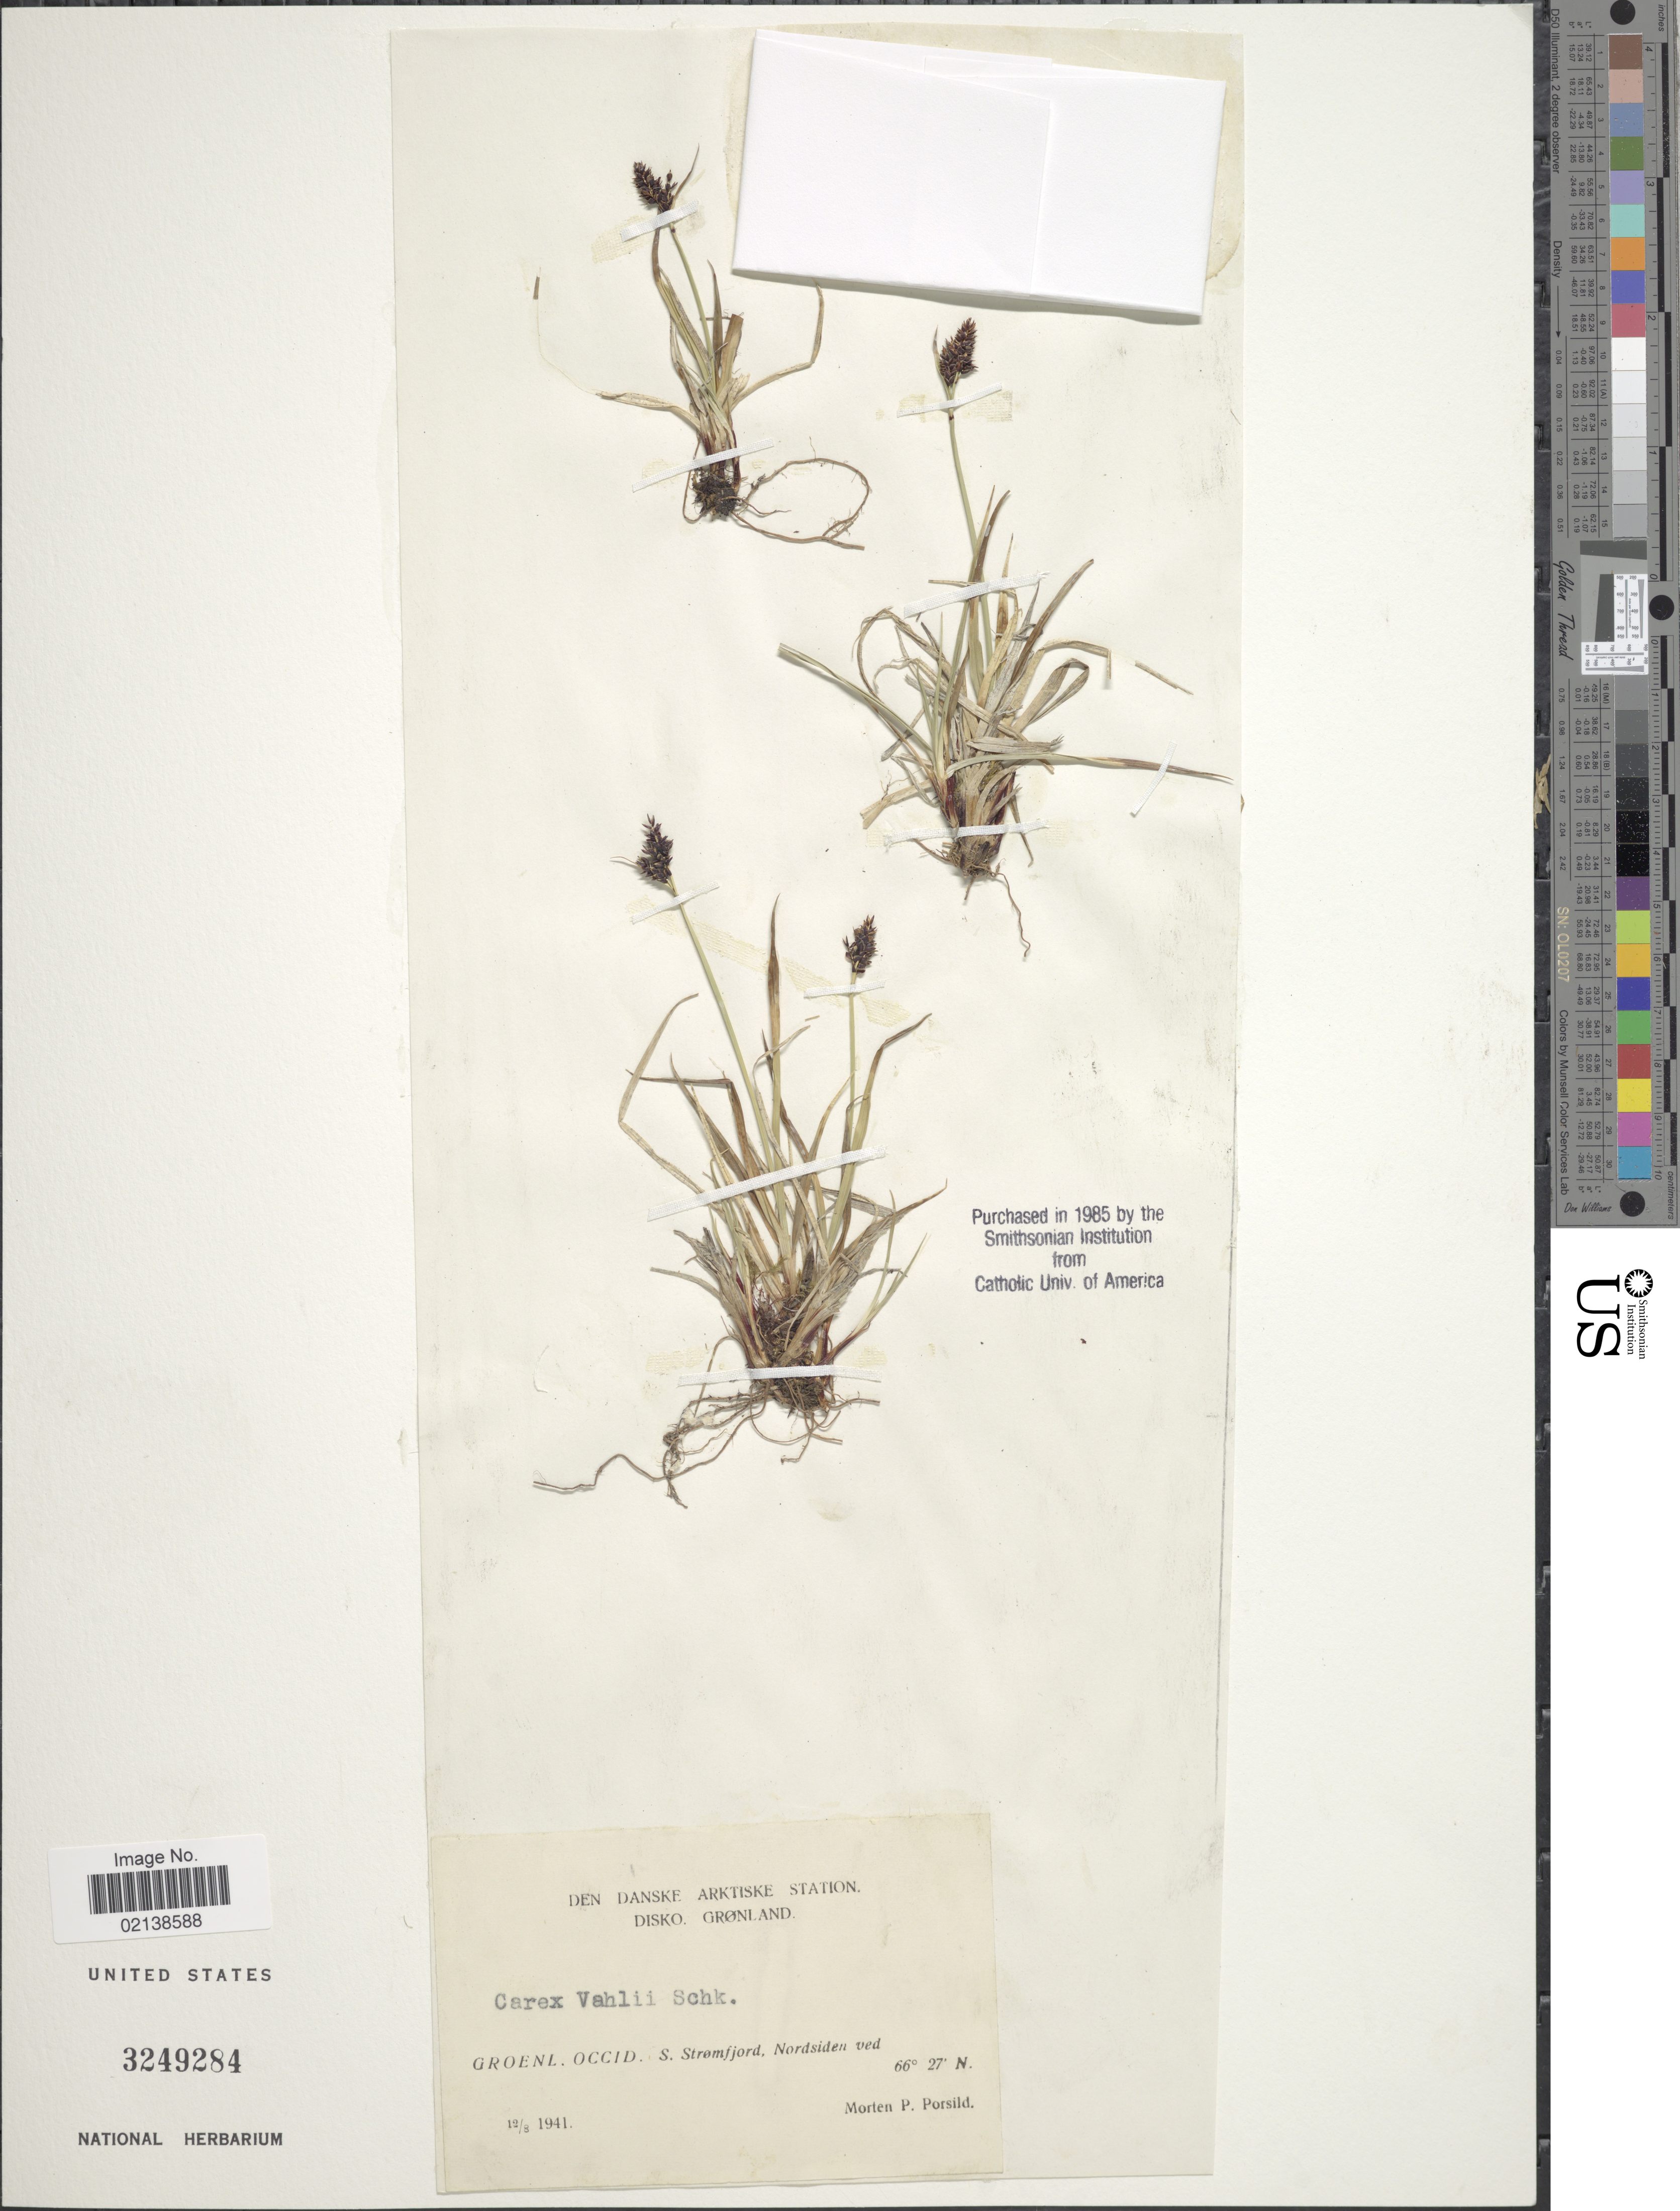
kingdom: Plantae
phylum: Tracheophyta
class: Liliopsida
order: Poales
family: Cyperaceae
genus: Carex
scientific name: Carex norvegica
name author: Retz.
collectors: M. P. Porsild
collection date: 1941-08-12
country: Greenland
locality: Den Danske Arktiske Station, Disko, Grønland, Groenl. Occid., S. Strømfjord, Nordsiden ved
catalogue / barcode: US 3249284